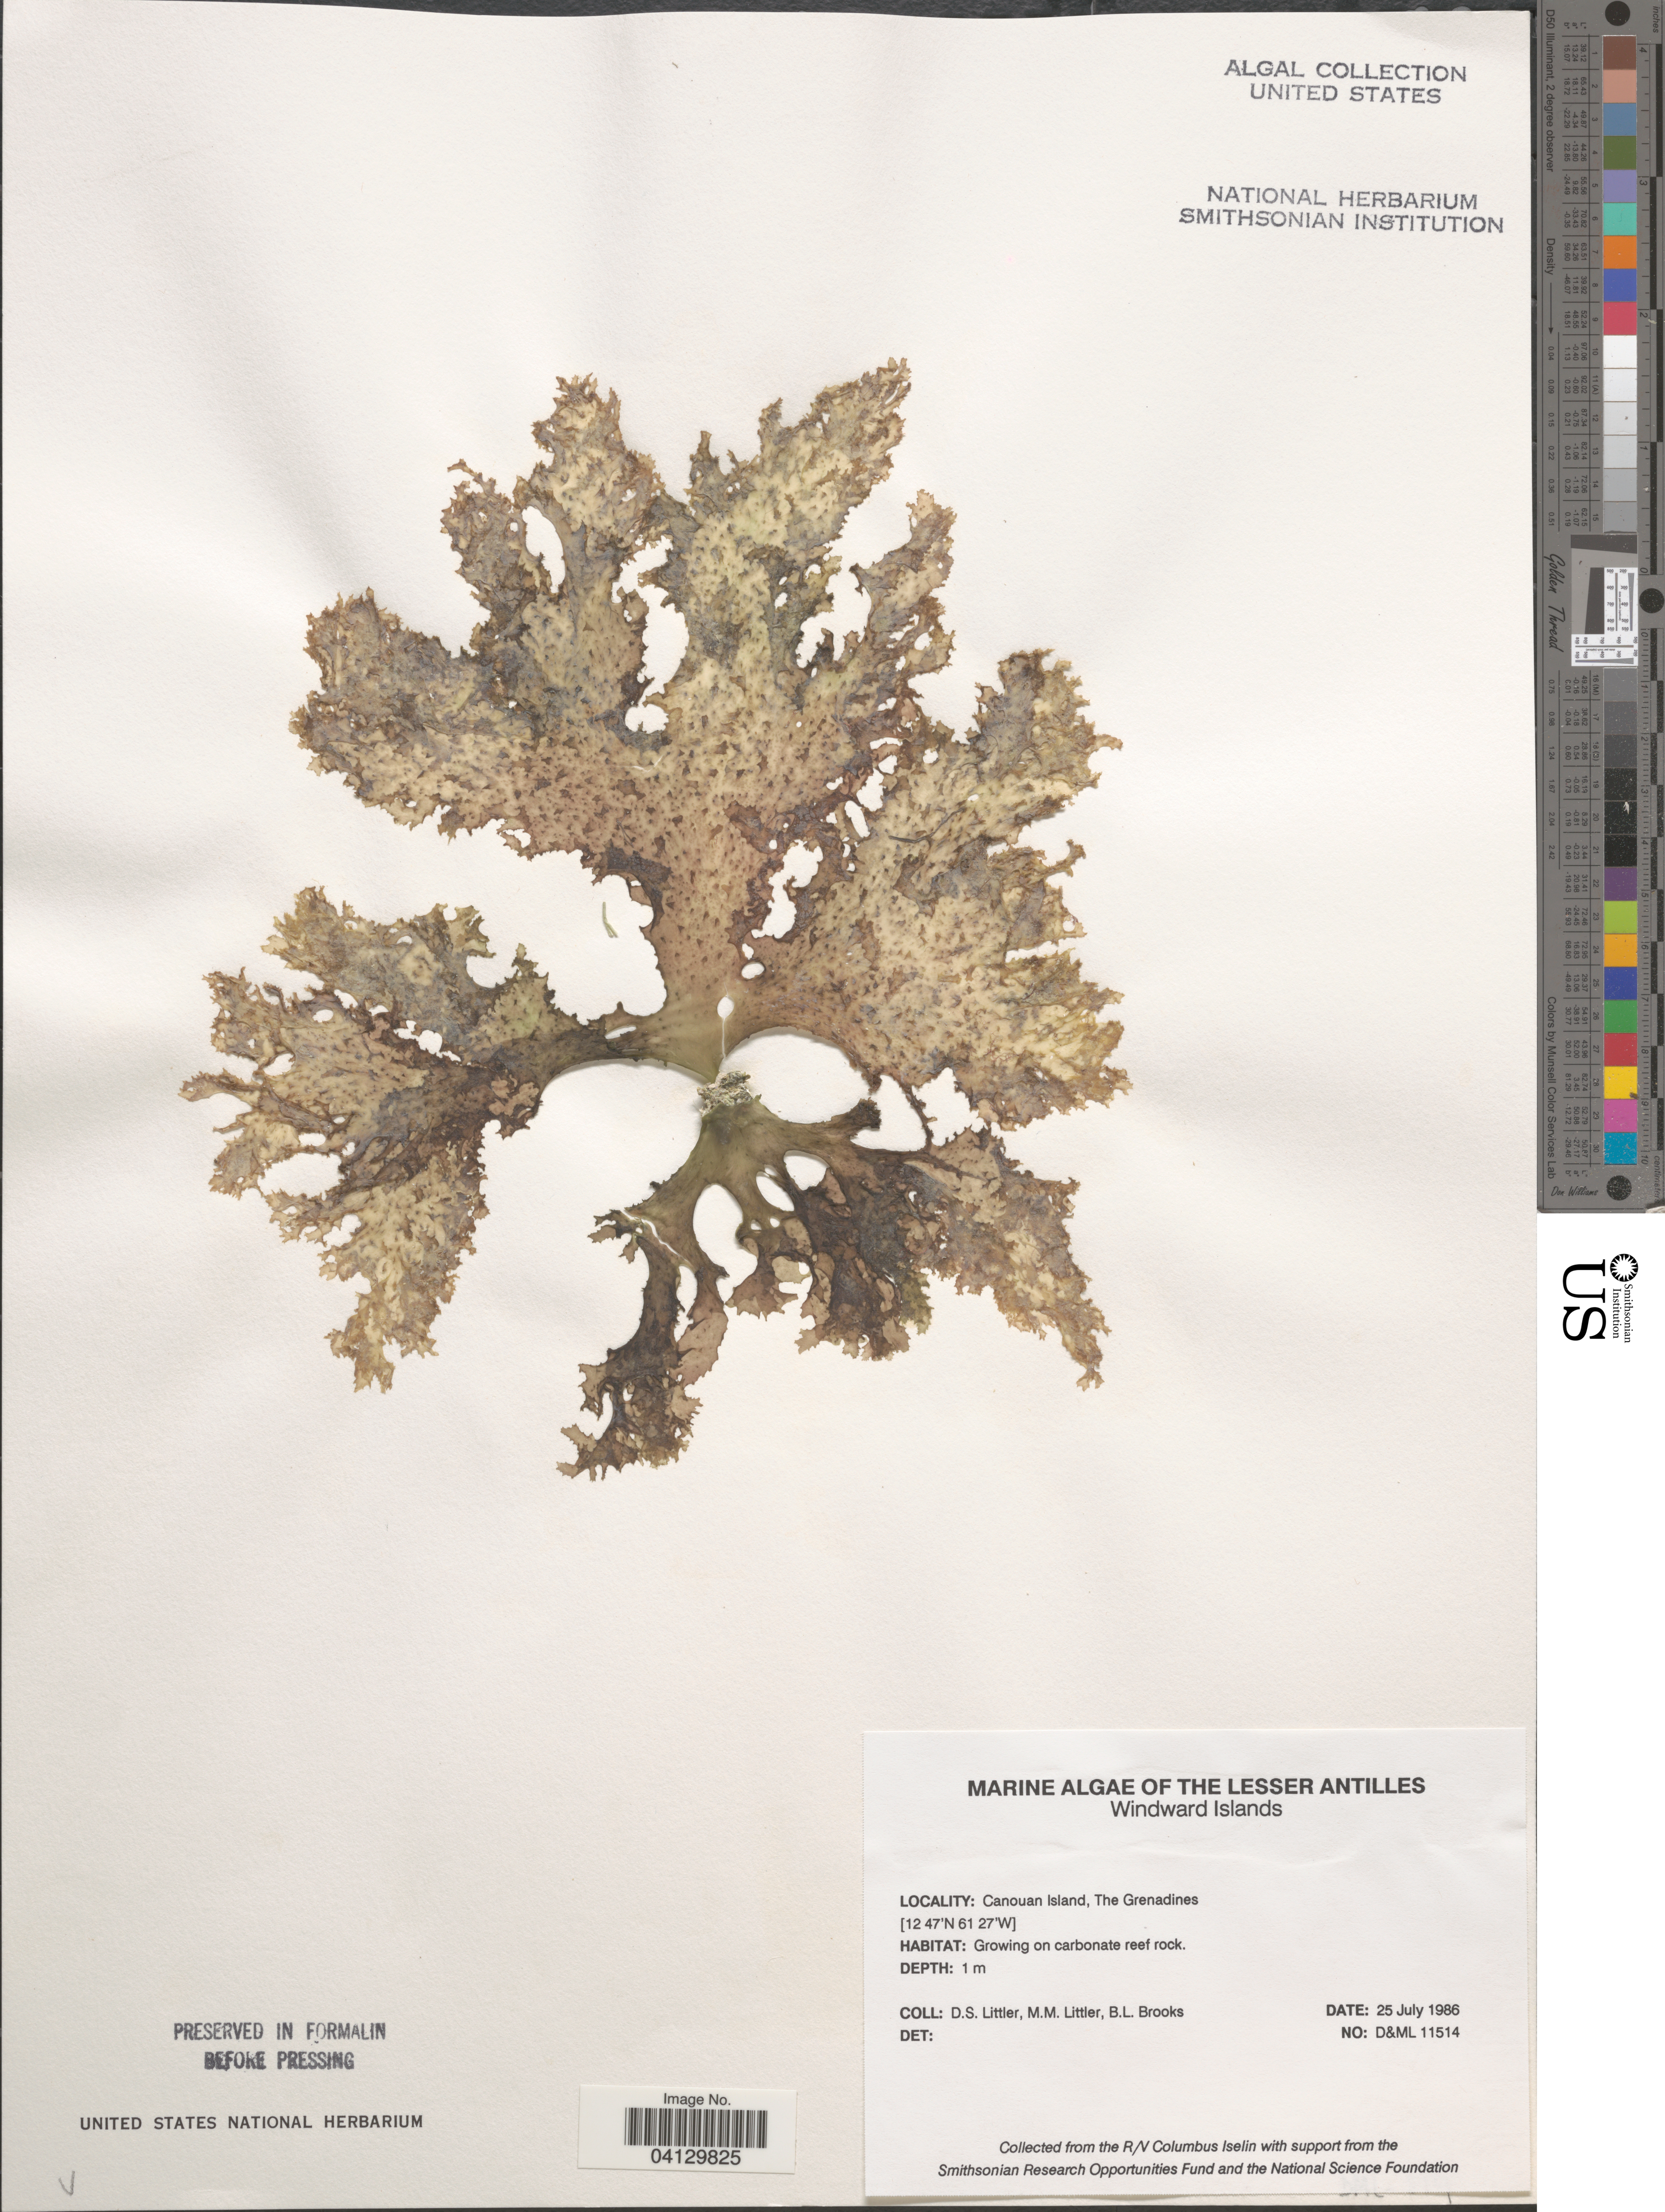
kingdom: Plantae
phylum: Rhodophyta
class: Florideophyceae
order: Corallinales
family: Corallinaceae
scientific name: Crustose Coralline Algae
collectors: D. S. Littler & B. Brooks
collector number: D&ML11514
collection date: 1986-07-25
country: St. Vincent - Grenadines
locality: Lesser Antilles. Windward Islands. Canouan Island, The Grenadines.